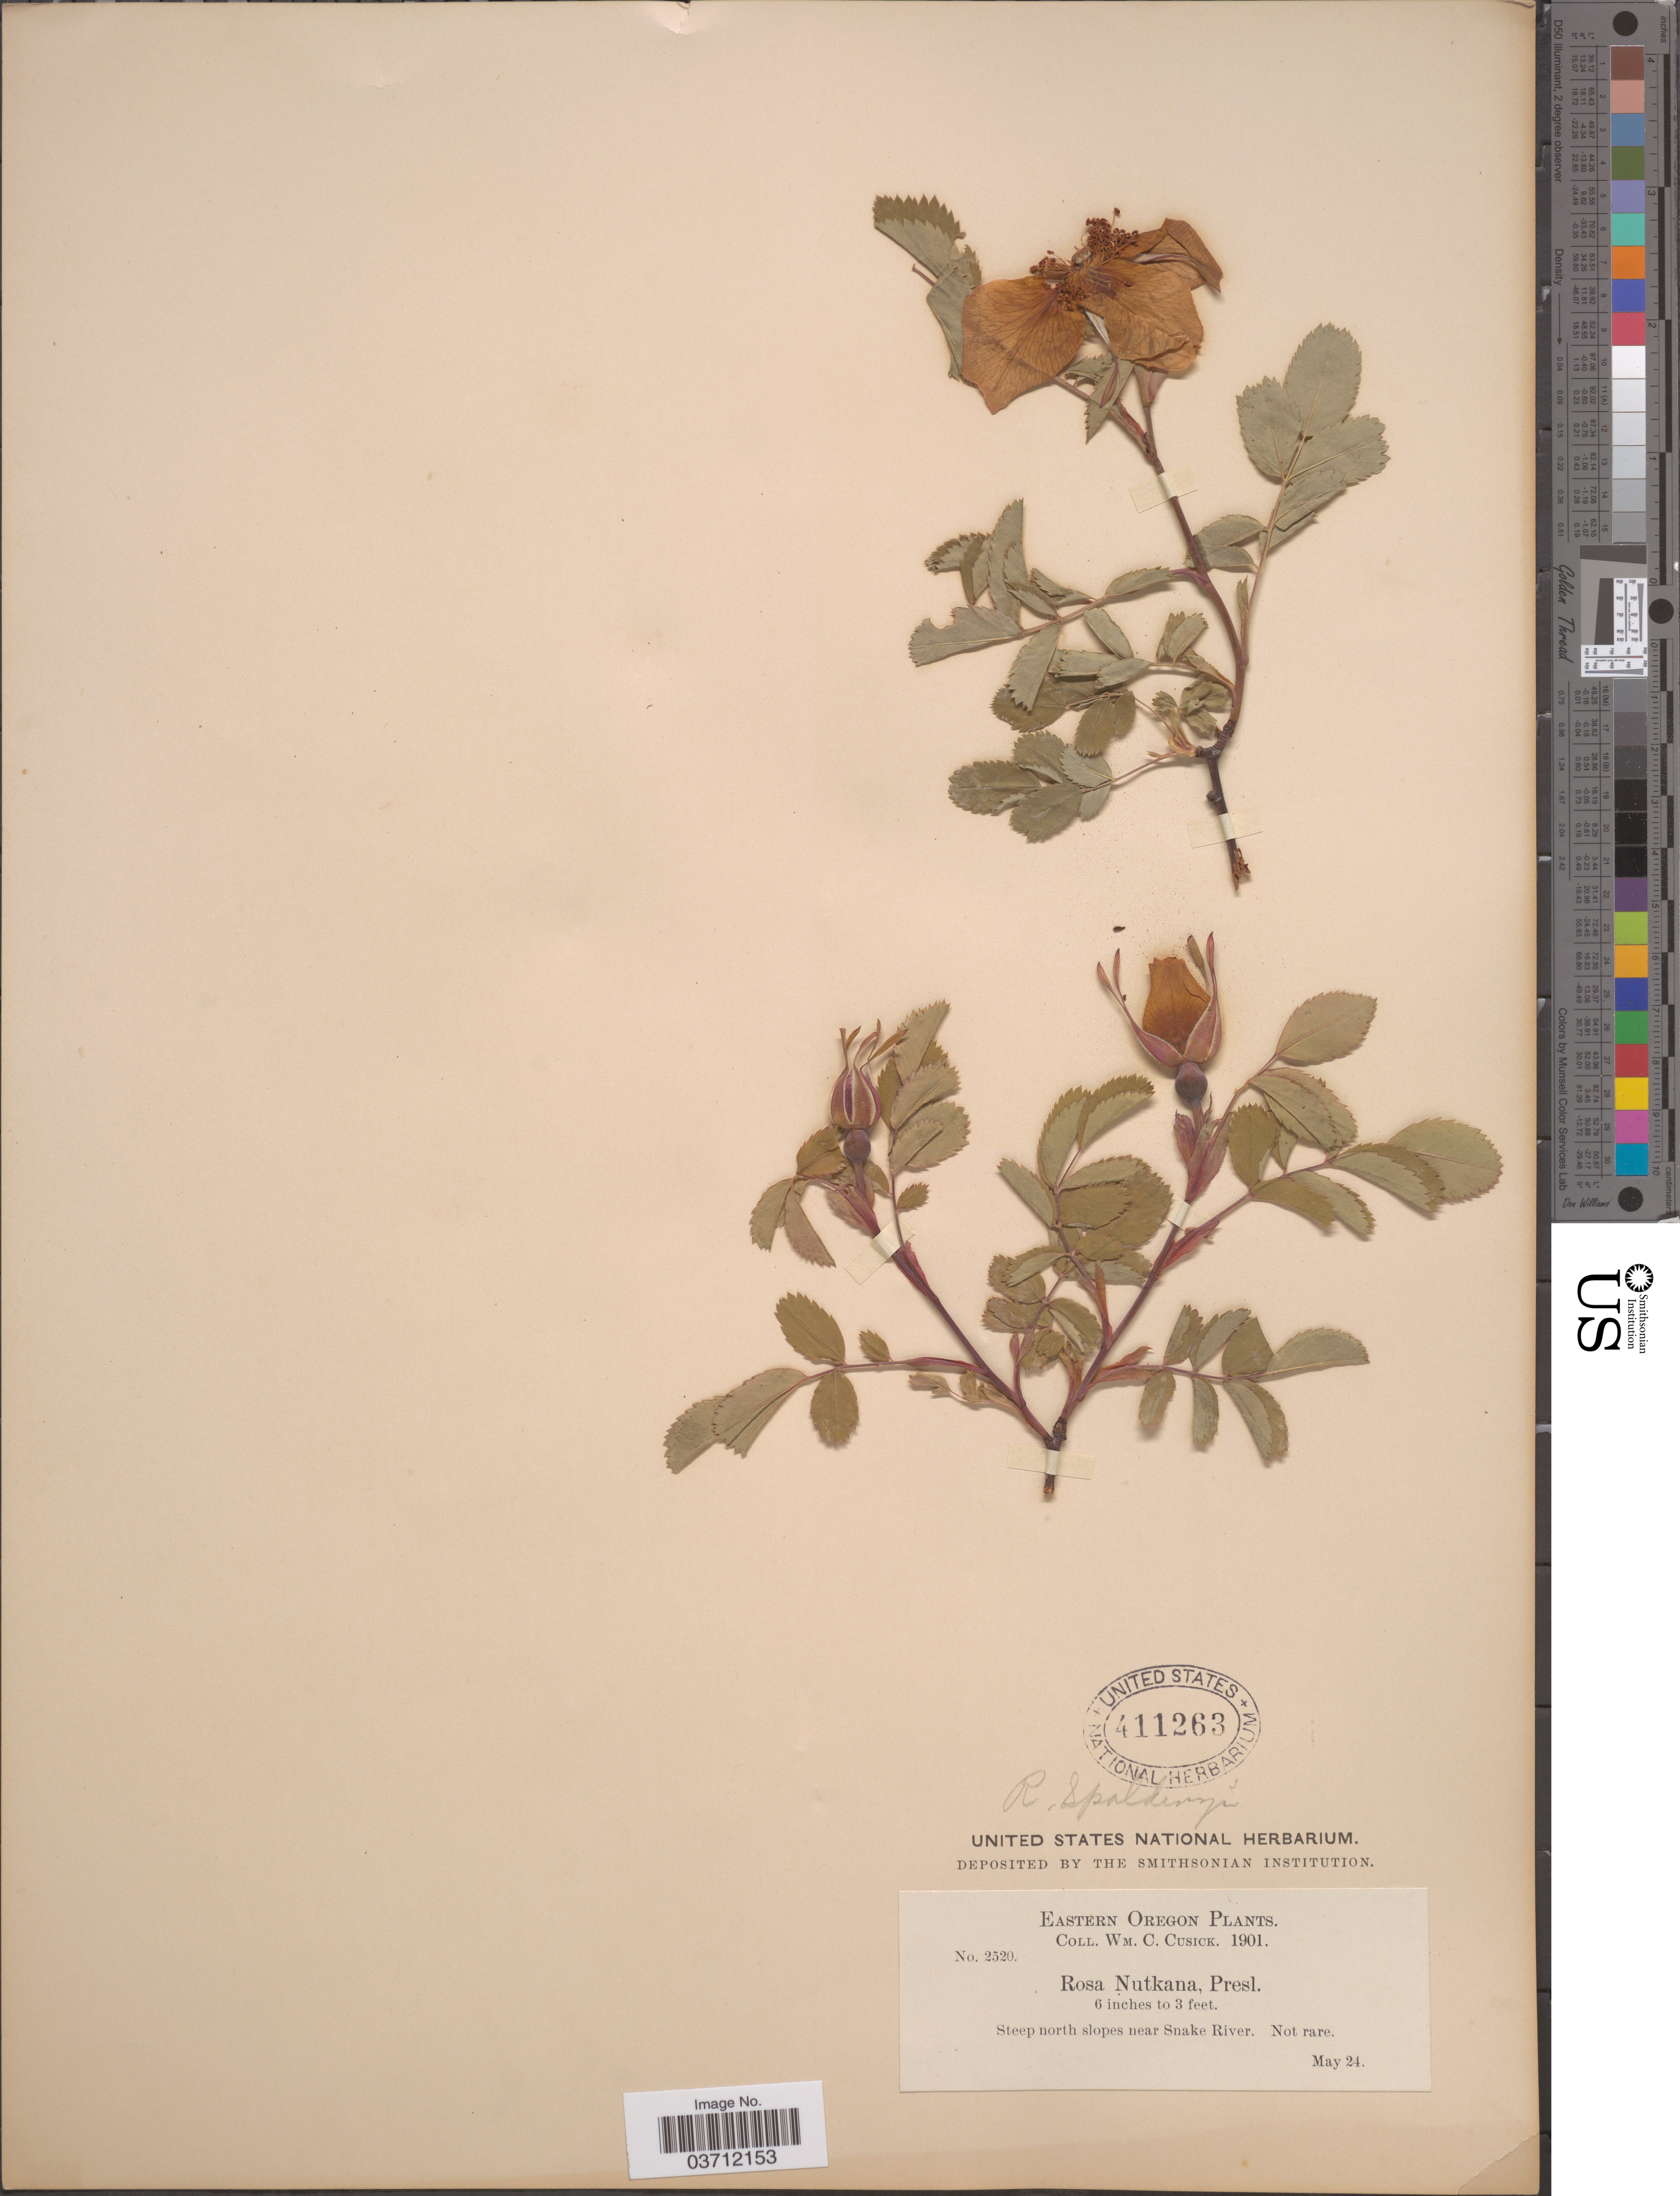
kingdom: Plantae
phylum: Tracheophyta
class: Magnoliopsida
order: Rosales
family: Rosaceae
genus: Rosa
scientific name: Rosa spaldingii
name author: Crép. ex Rydb.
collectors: W. C. Cusick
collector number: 2520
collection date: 1901-05-24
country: United States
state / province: Oregon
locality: Eastern Oregon. Steep north slopes near Snake River.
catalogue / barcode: US 411263